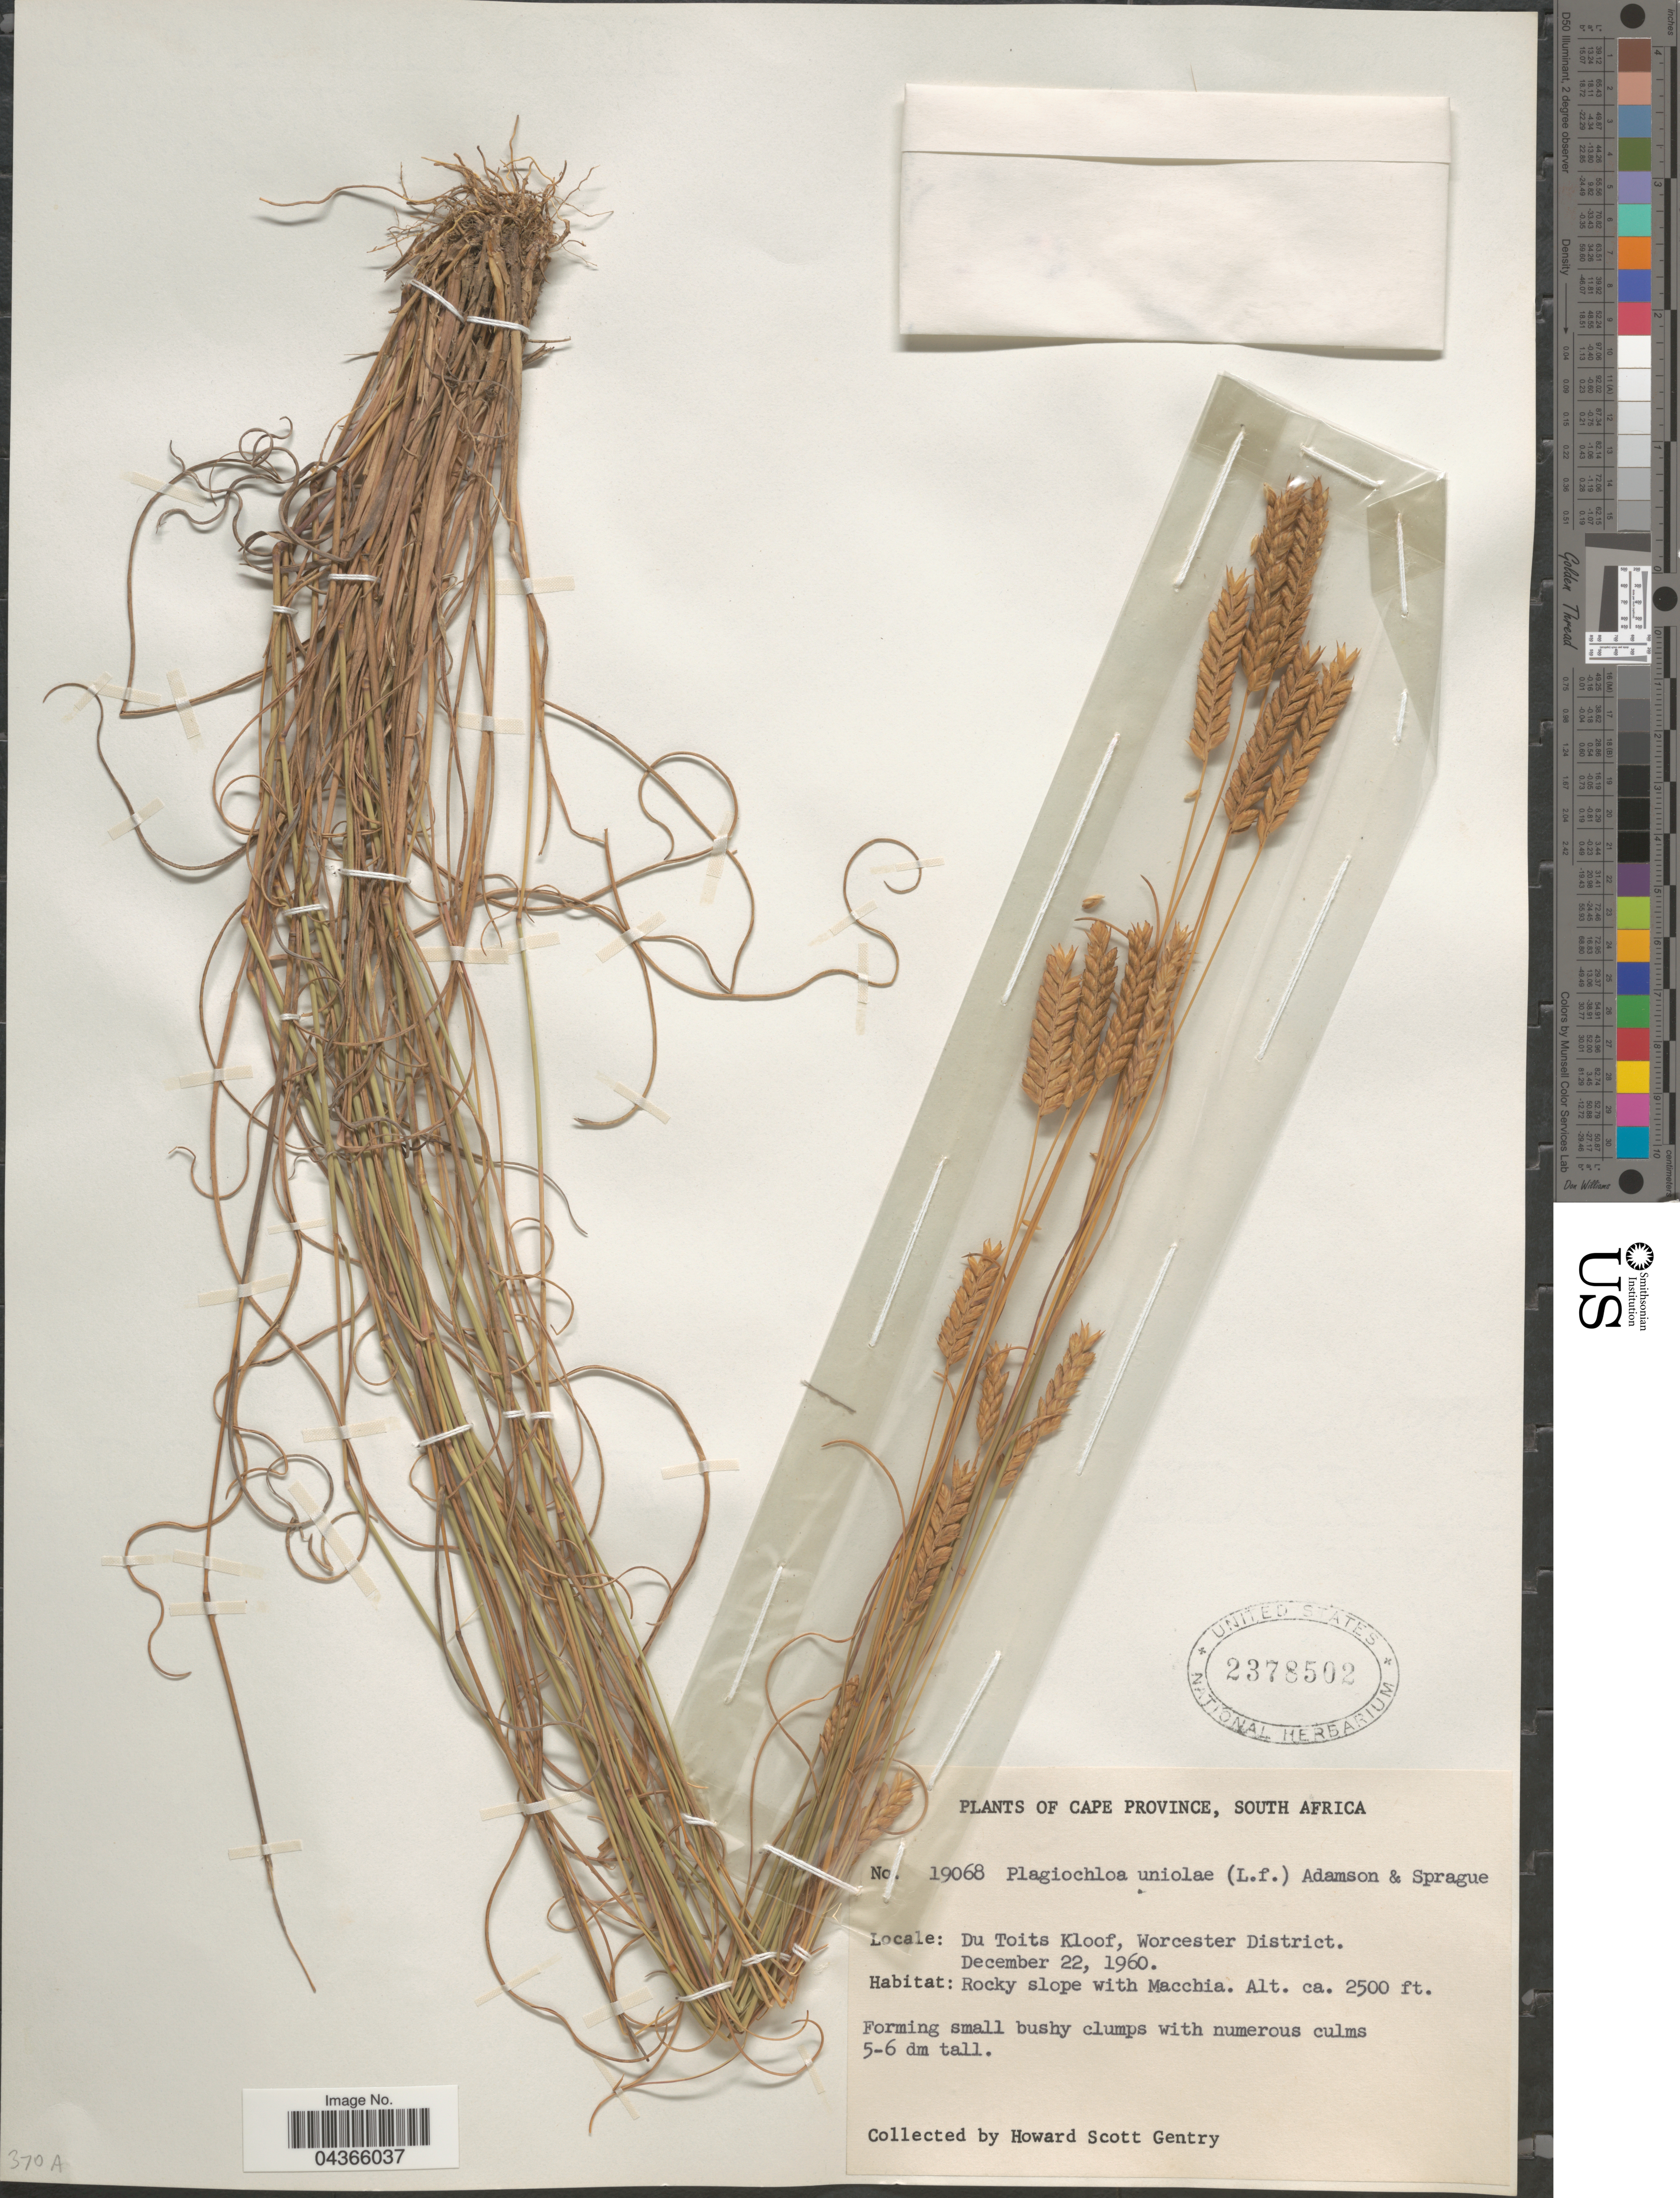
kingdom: Plantae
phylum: Tracheophyta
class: Liliopsida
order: Poales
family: Poaceae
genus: Tribolium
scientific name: Tribolium uniolae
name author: (L. f.) Renvoize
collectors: H. S. Gentry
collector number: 19068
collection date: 1960-12-22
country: South Africa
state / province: Western Cape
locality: Du Toits Kloof, Worcester District. Rocky slope.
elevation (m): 762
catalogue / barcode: US 2378502